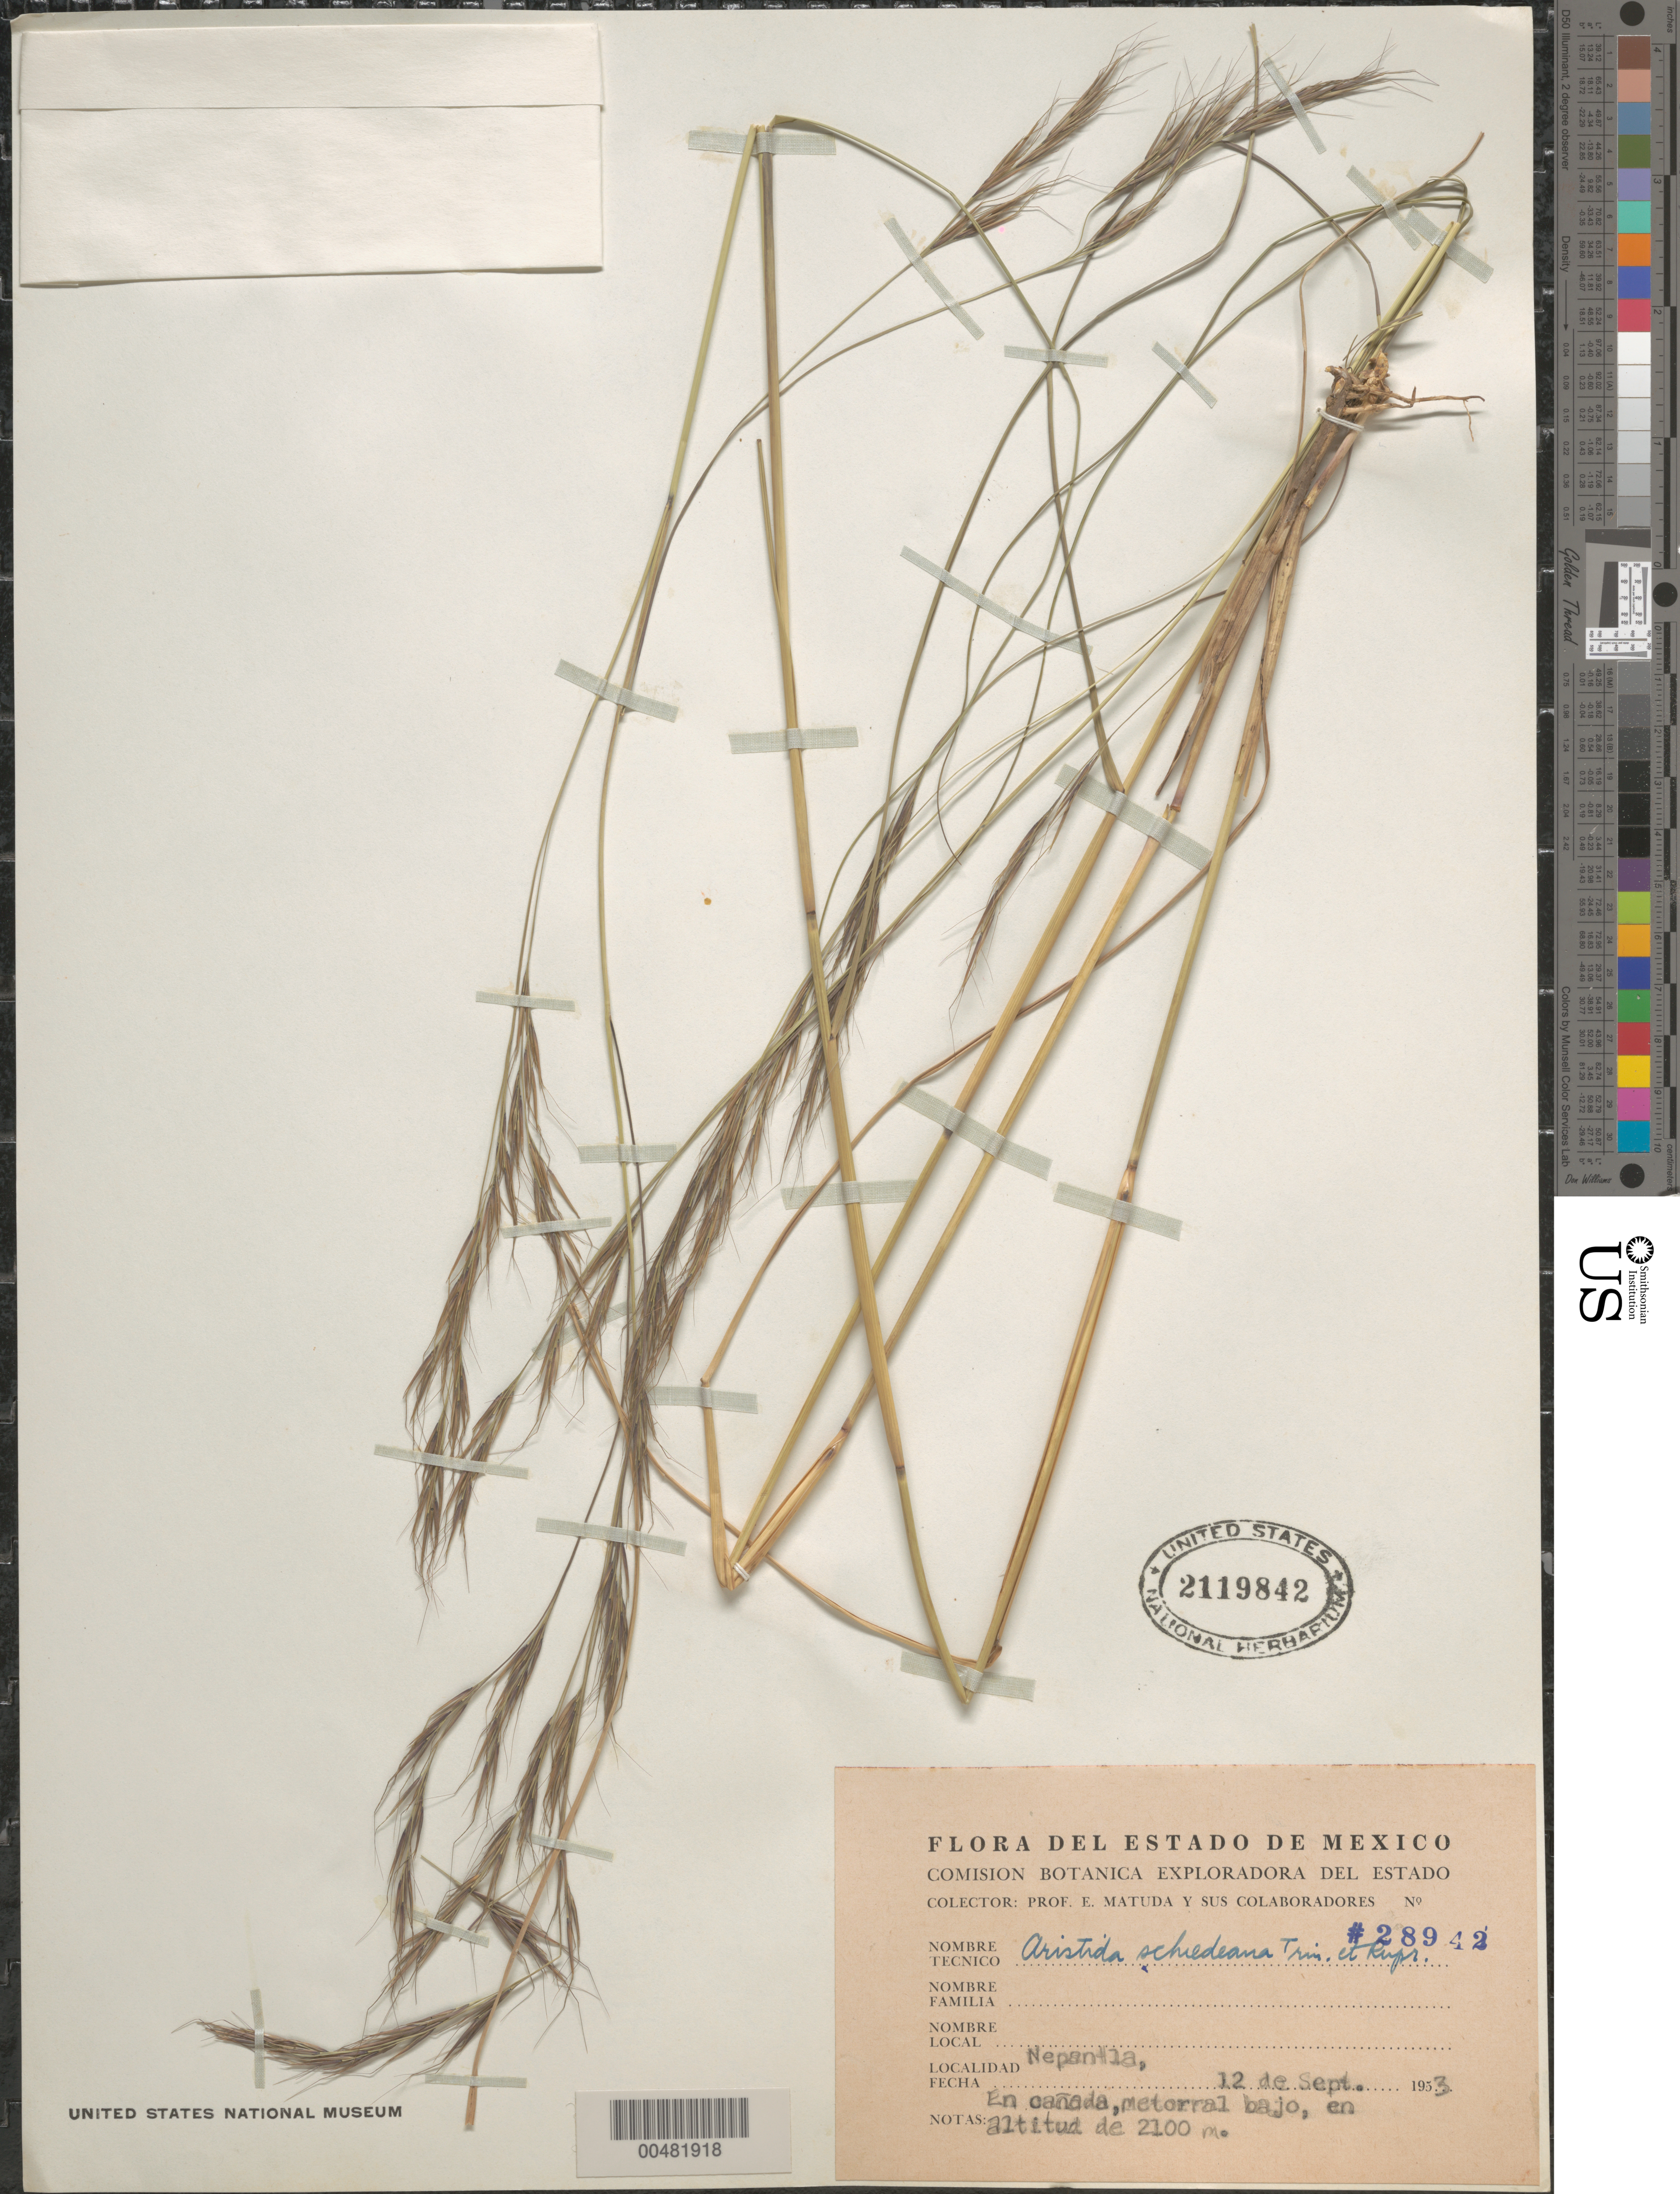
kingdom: Plantae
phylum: Tracheophyta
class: Liliopsida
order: Poales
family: Poaceae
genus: Aristida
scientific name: Aristida schiedeana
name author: Trin. & Rupr.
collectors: E. Matuda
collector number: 28942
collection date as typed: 12 Sep 1953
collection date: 1953-09-12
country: Mexico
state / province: México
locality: Nepantla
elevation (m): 2100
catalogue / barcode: US 2119842